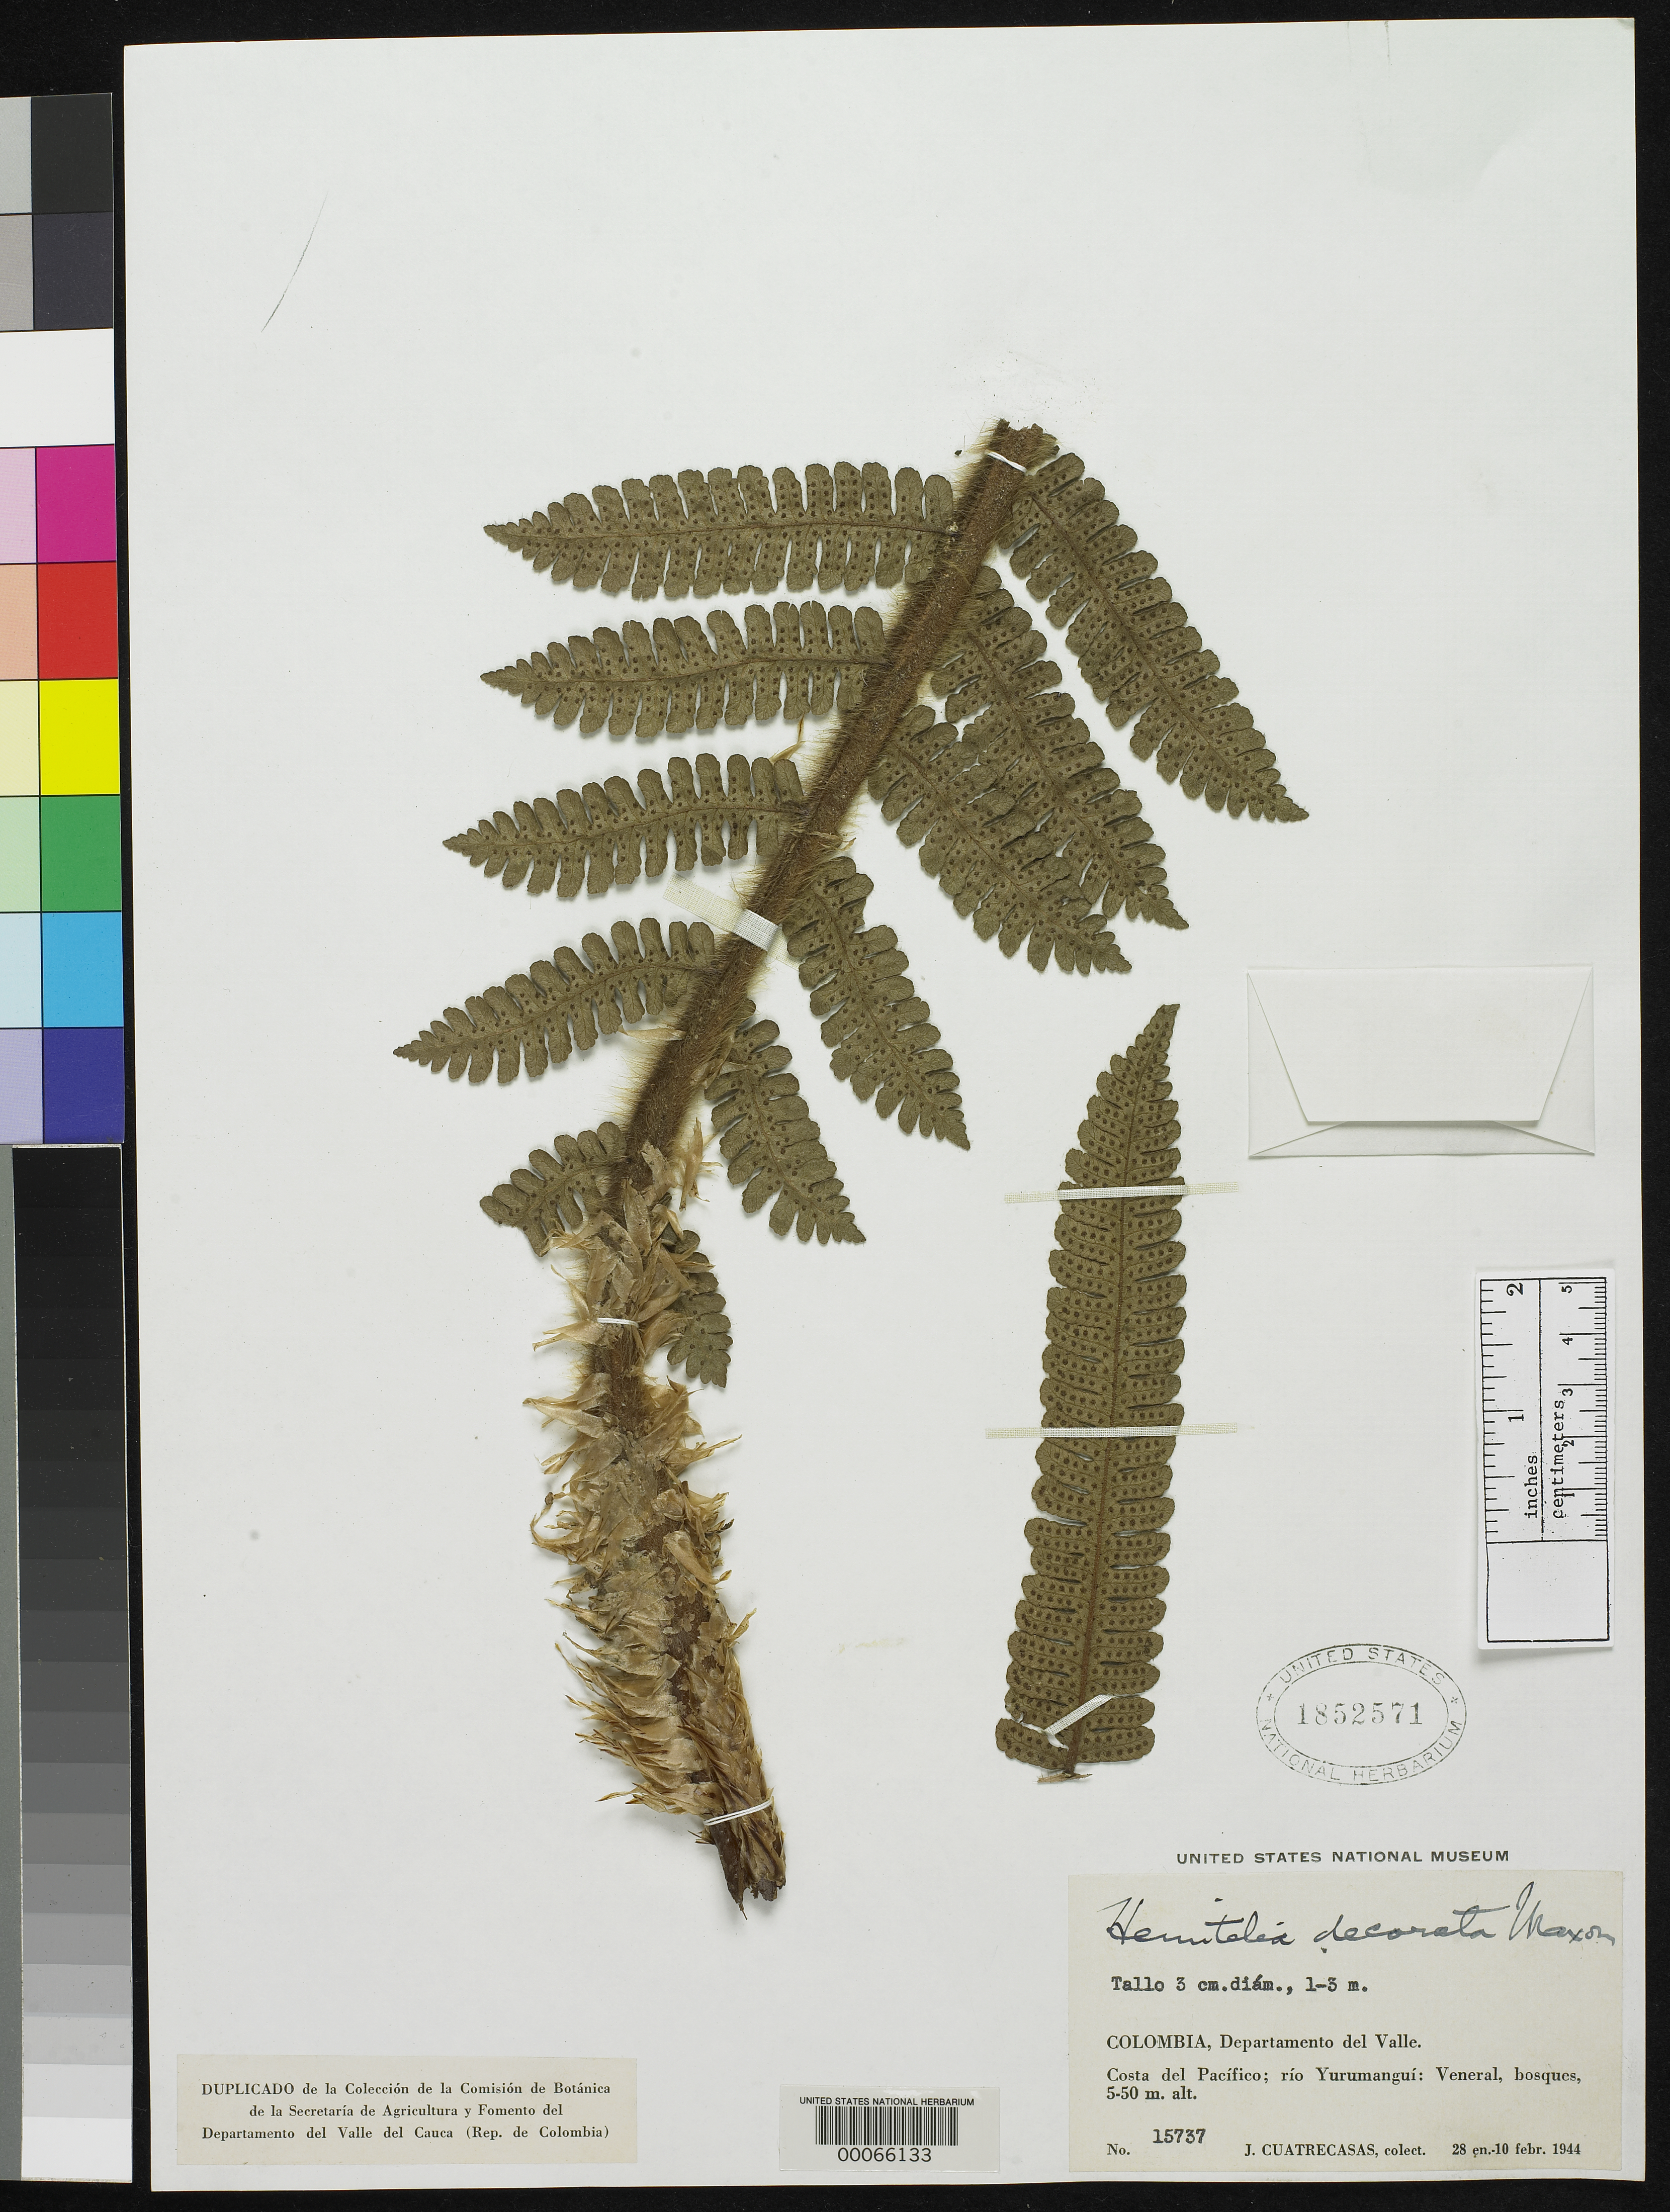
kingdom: Plantae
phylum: Tracheophyta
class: Polypodiopsida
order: Cyatheales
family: Cyatheaceae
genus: Hemitelia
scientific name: Hemitelia decorata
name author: Maxon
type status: Holotype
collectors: J. Cuatrecasas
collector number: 15737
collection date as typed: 28 Jan 1944 to 18 Feb 1944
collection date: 1944-01-28/1944-02-18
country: Colombia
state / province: Valle del Cauca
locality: Costa del Pacifico, Rio Yurumangui, Veneral.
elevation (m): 5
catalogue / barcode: US 1852571